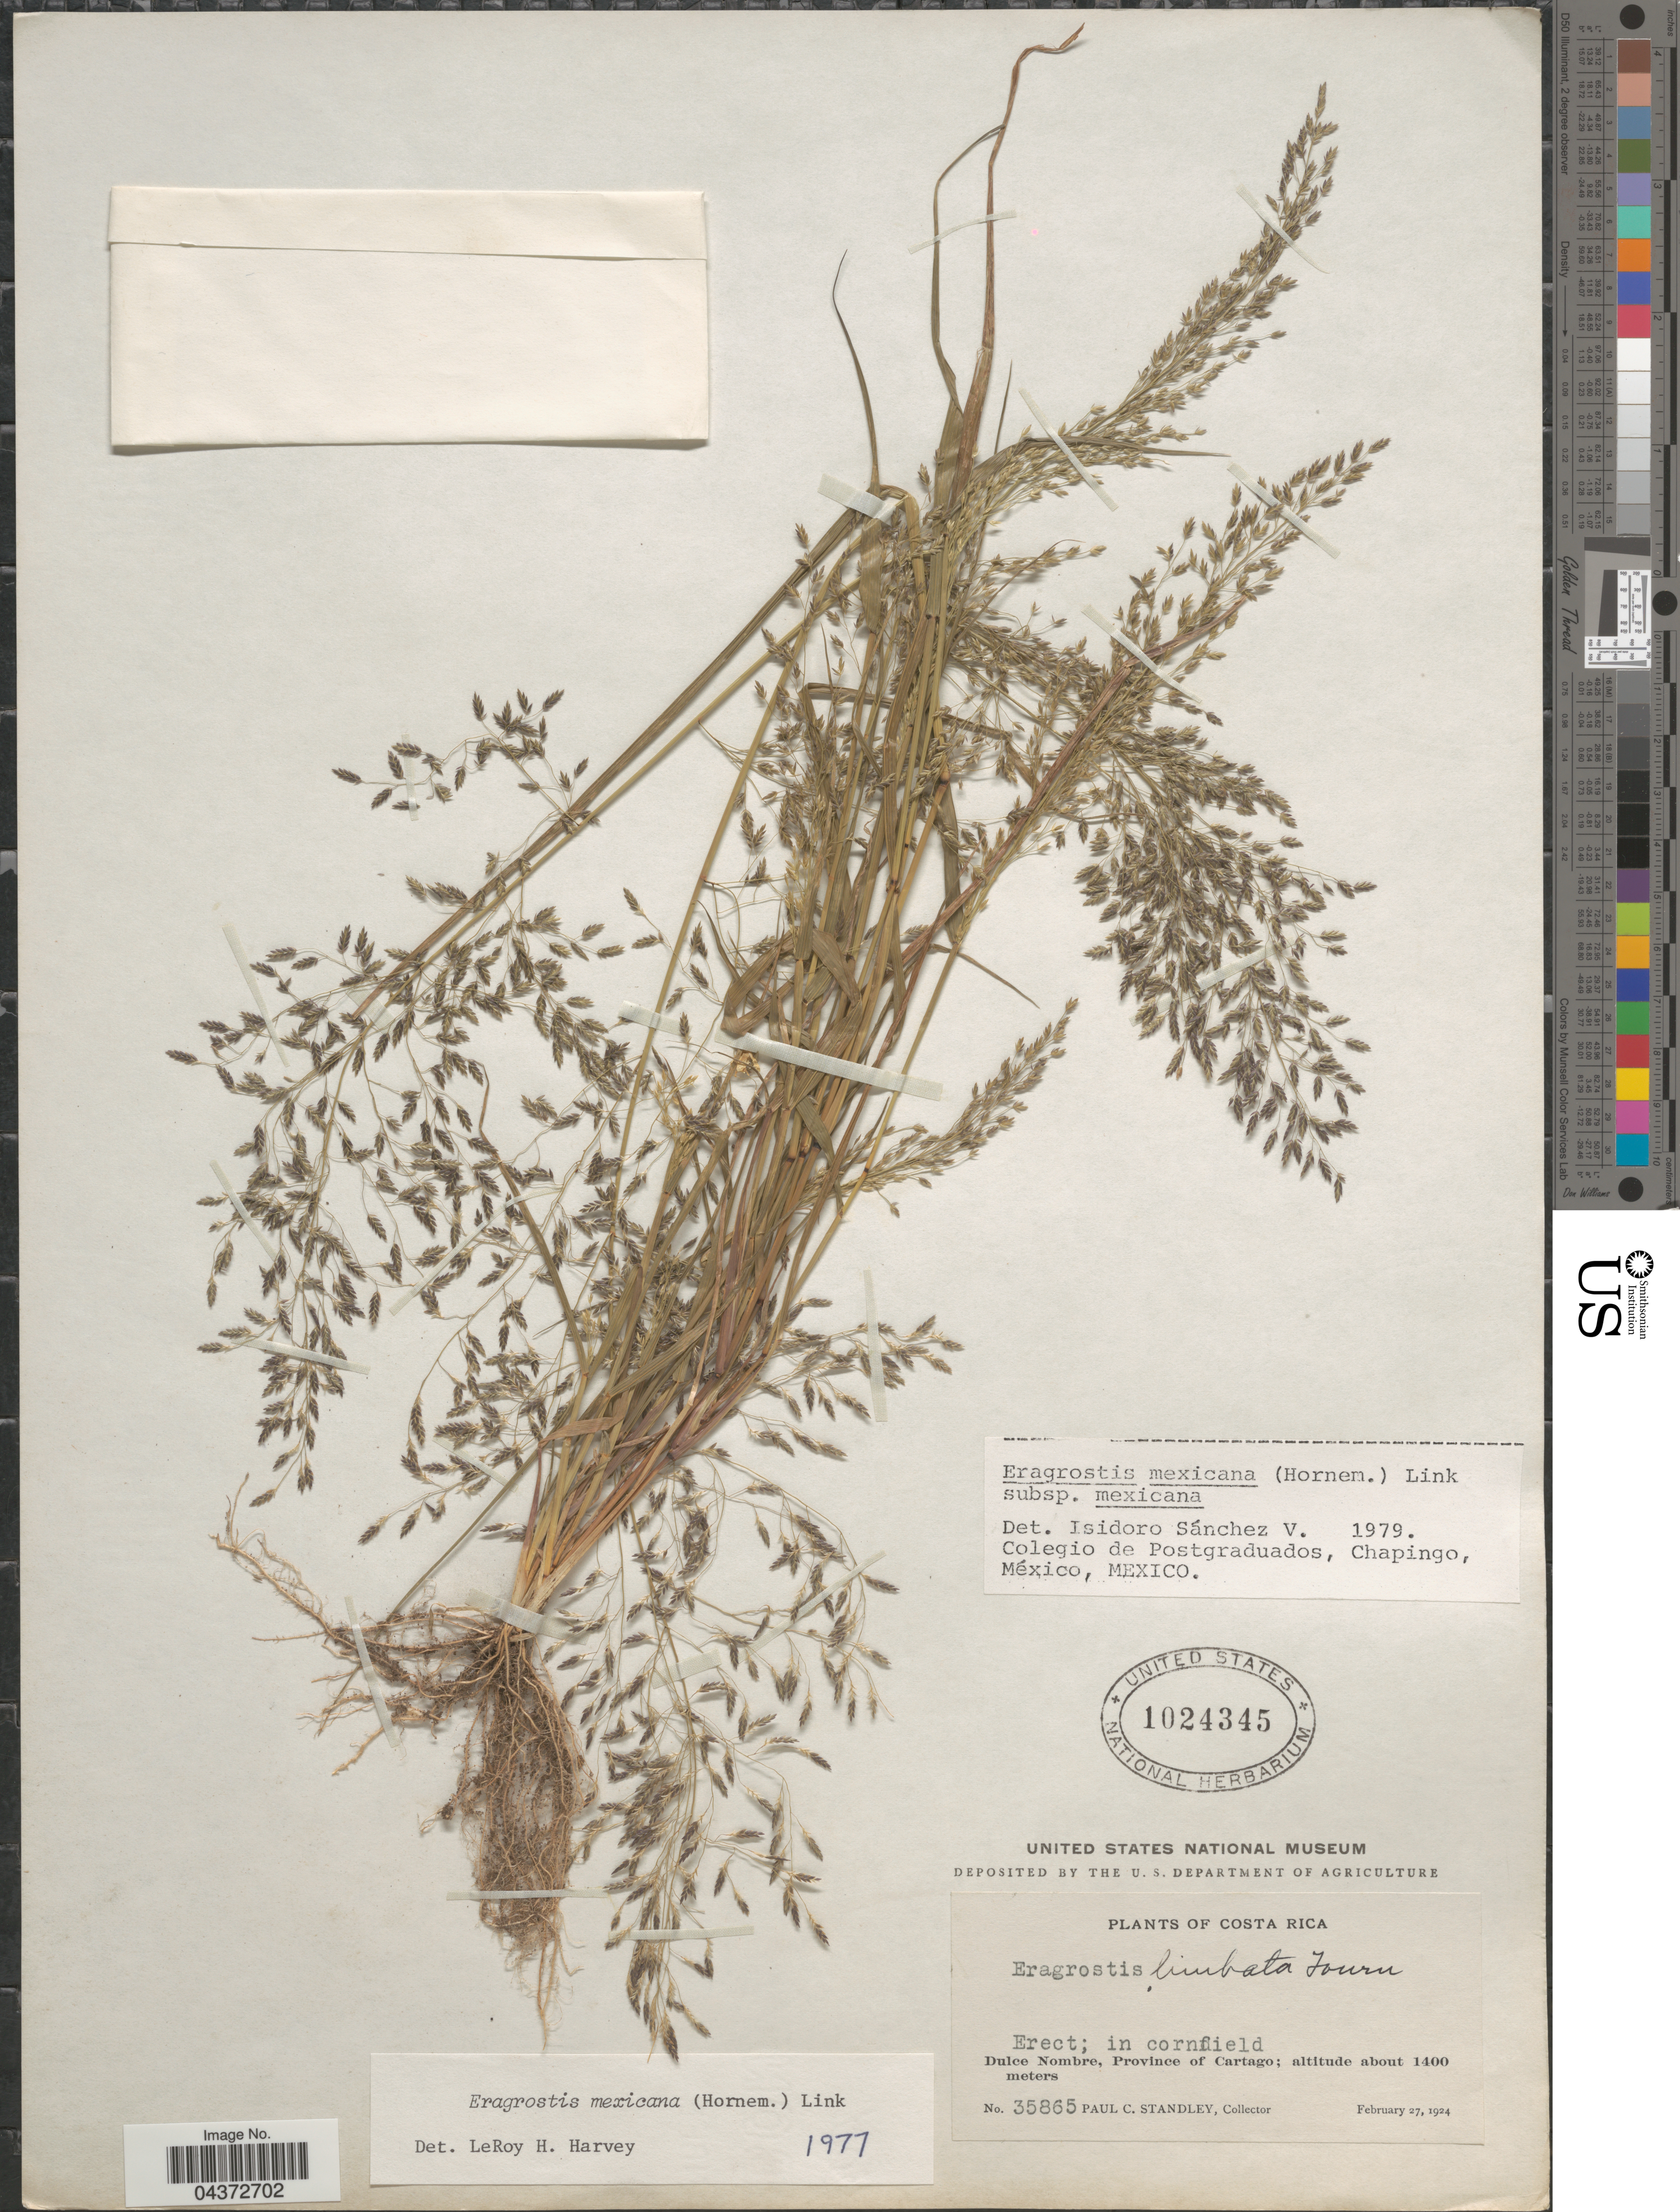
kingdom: Plantae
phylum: Tracheophyta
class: Liliopsida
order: Poales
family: Poaceae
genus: Eragrostis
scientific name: Eragrostis mexicana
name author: (Hornem.) Link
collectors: P. C. Standley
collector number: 35865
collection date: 1924-02-27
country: Costa Rica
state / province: Cartago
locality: In cornfield. Dulce Nombre.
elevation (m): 1400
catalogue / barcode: US 1024345